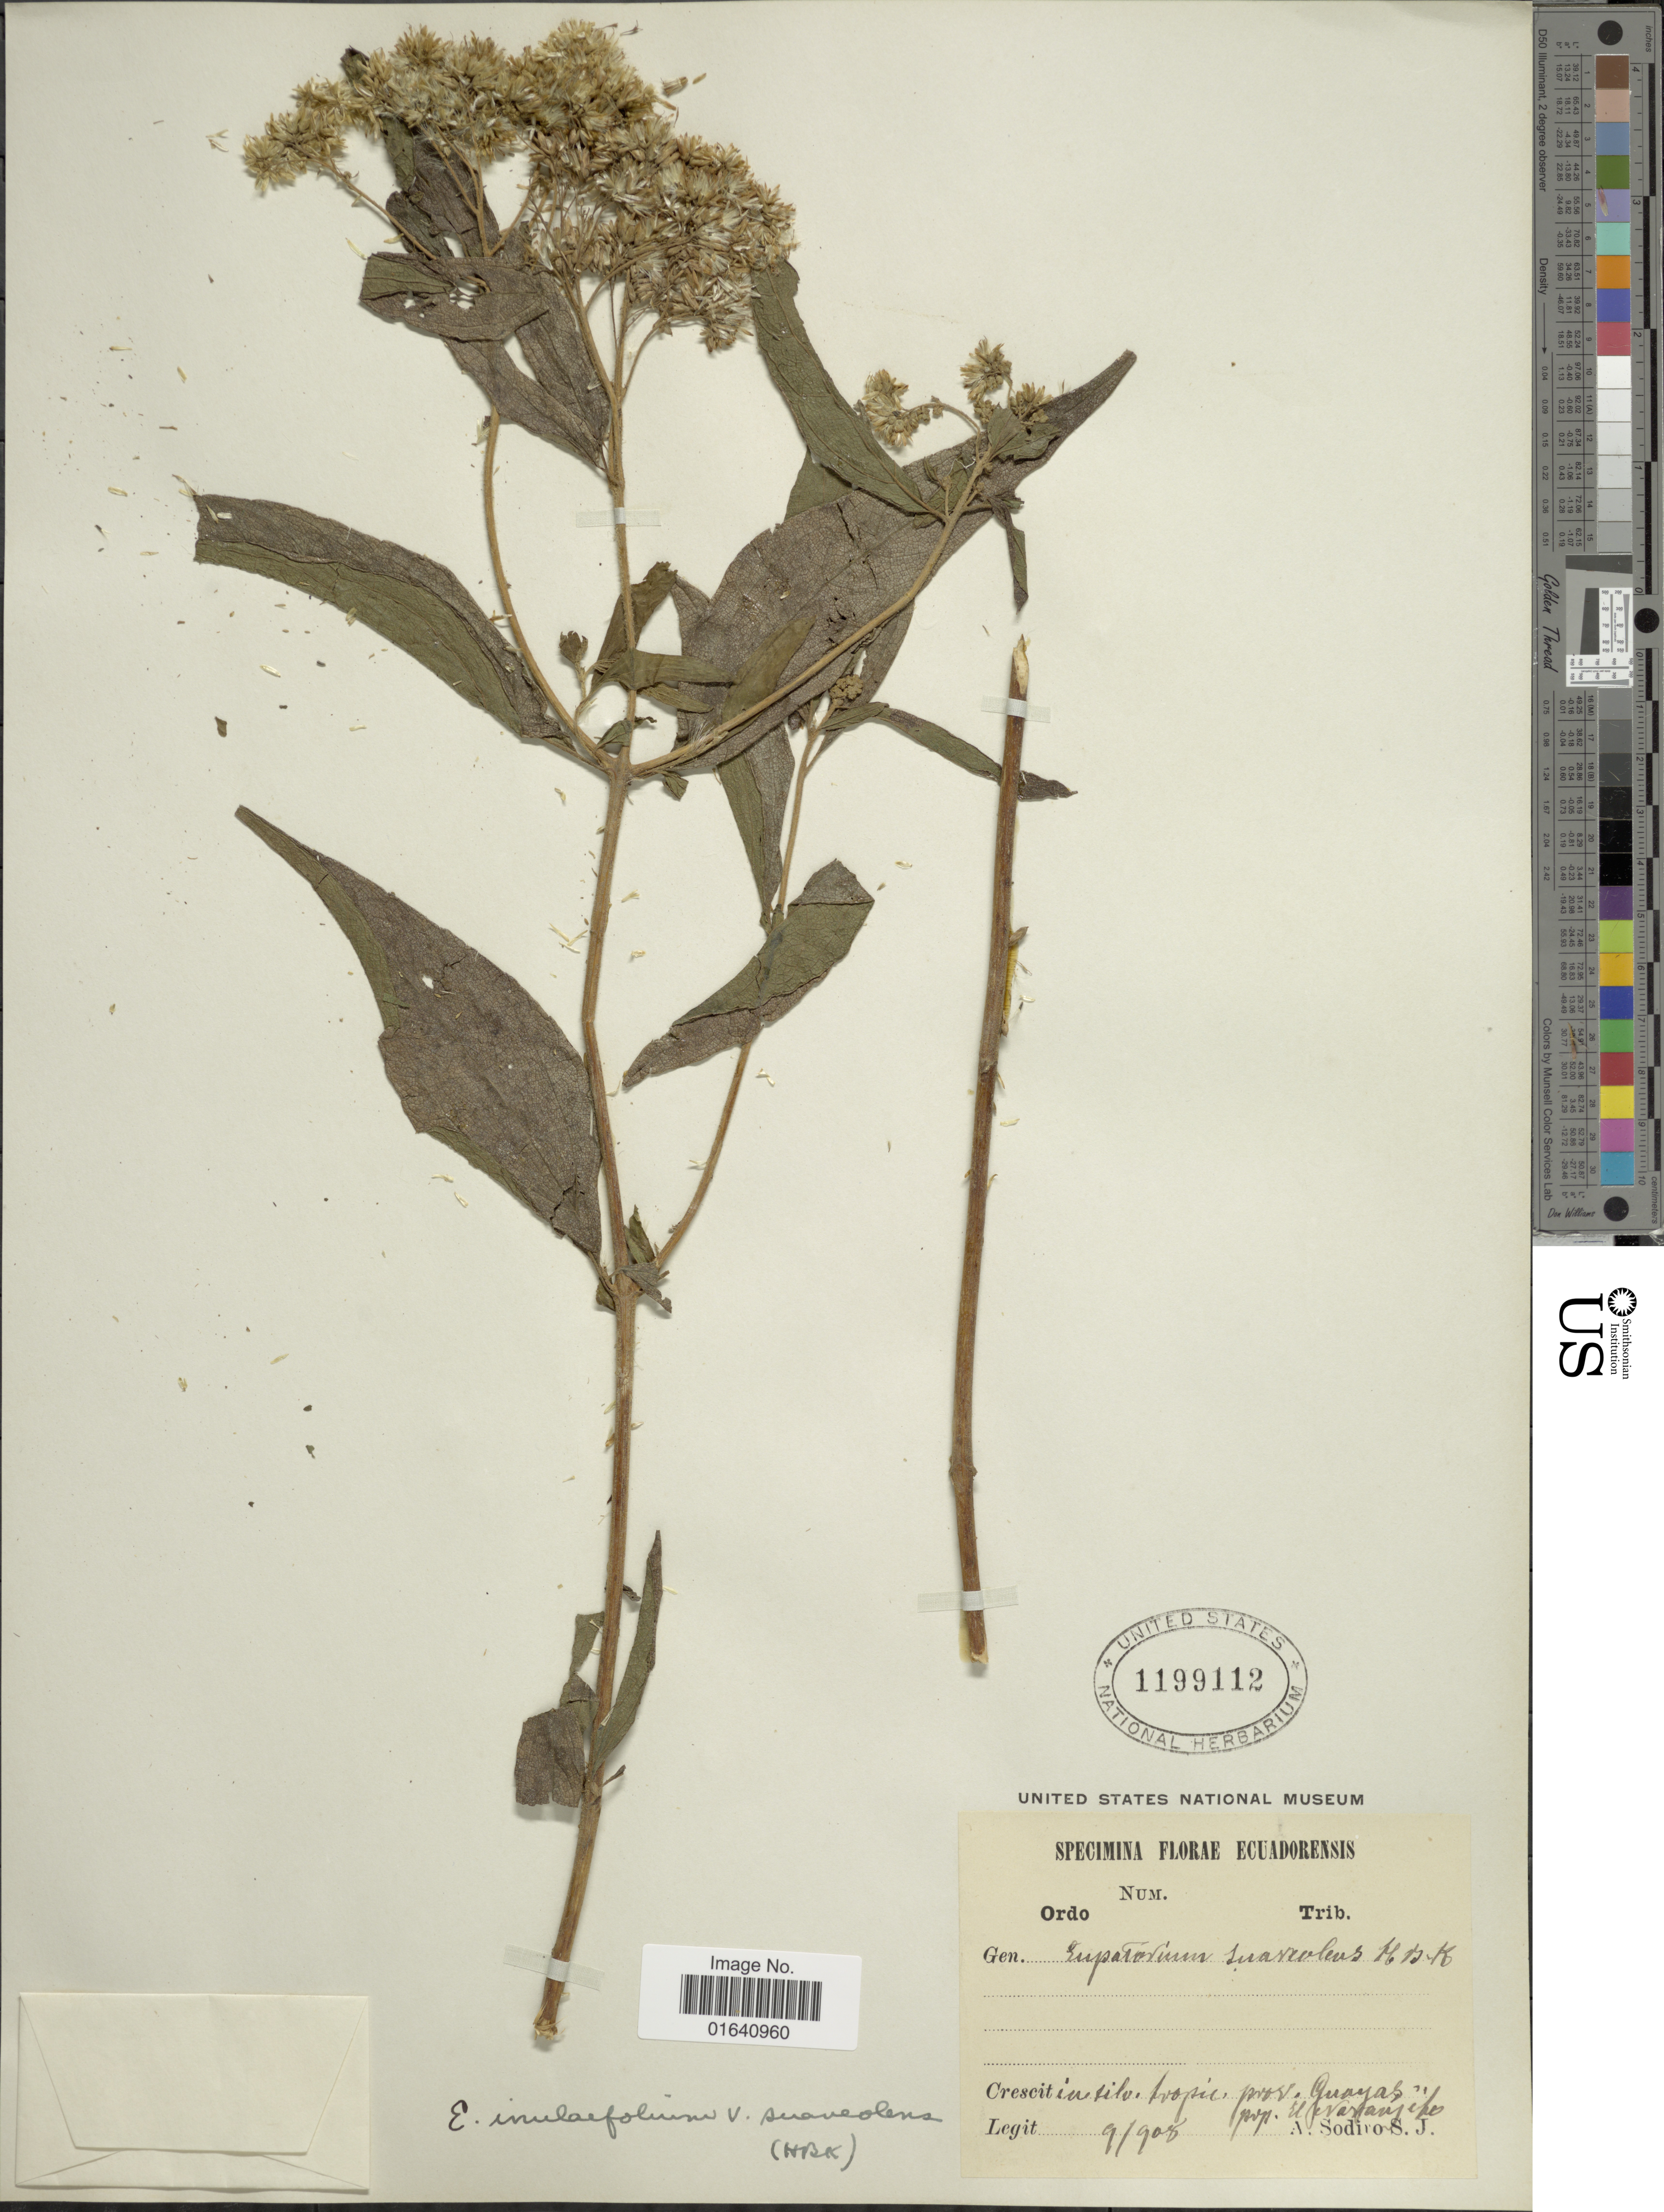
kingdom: Plantae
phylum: Tracheophyta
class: Magnoliopsida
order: Asterales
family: Asteraceae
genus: Austroeupatorium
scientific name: Austroeupatorium decemflorum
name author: (DC.) R.M. King & H. Rob.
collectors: A. Sodiro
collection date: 1908-09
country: Ecuador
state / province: Guayas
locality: In silv. tropic. prov. Guayas, prp. El Naranjito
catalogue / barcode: US 1199112